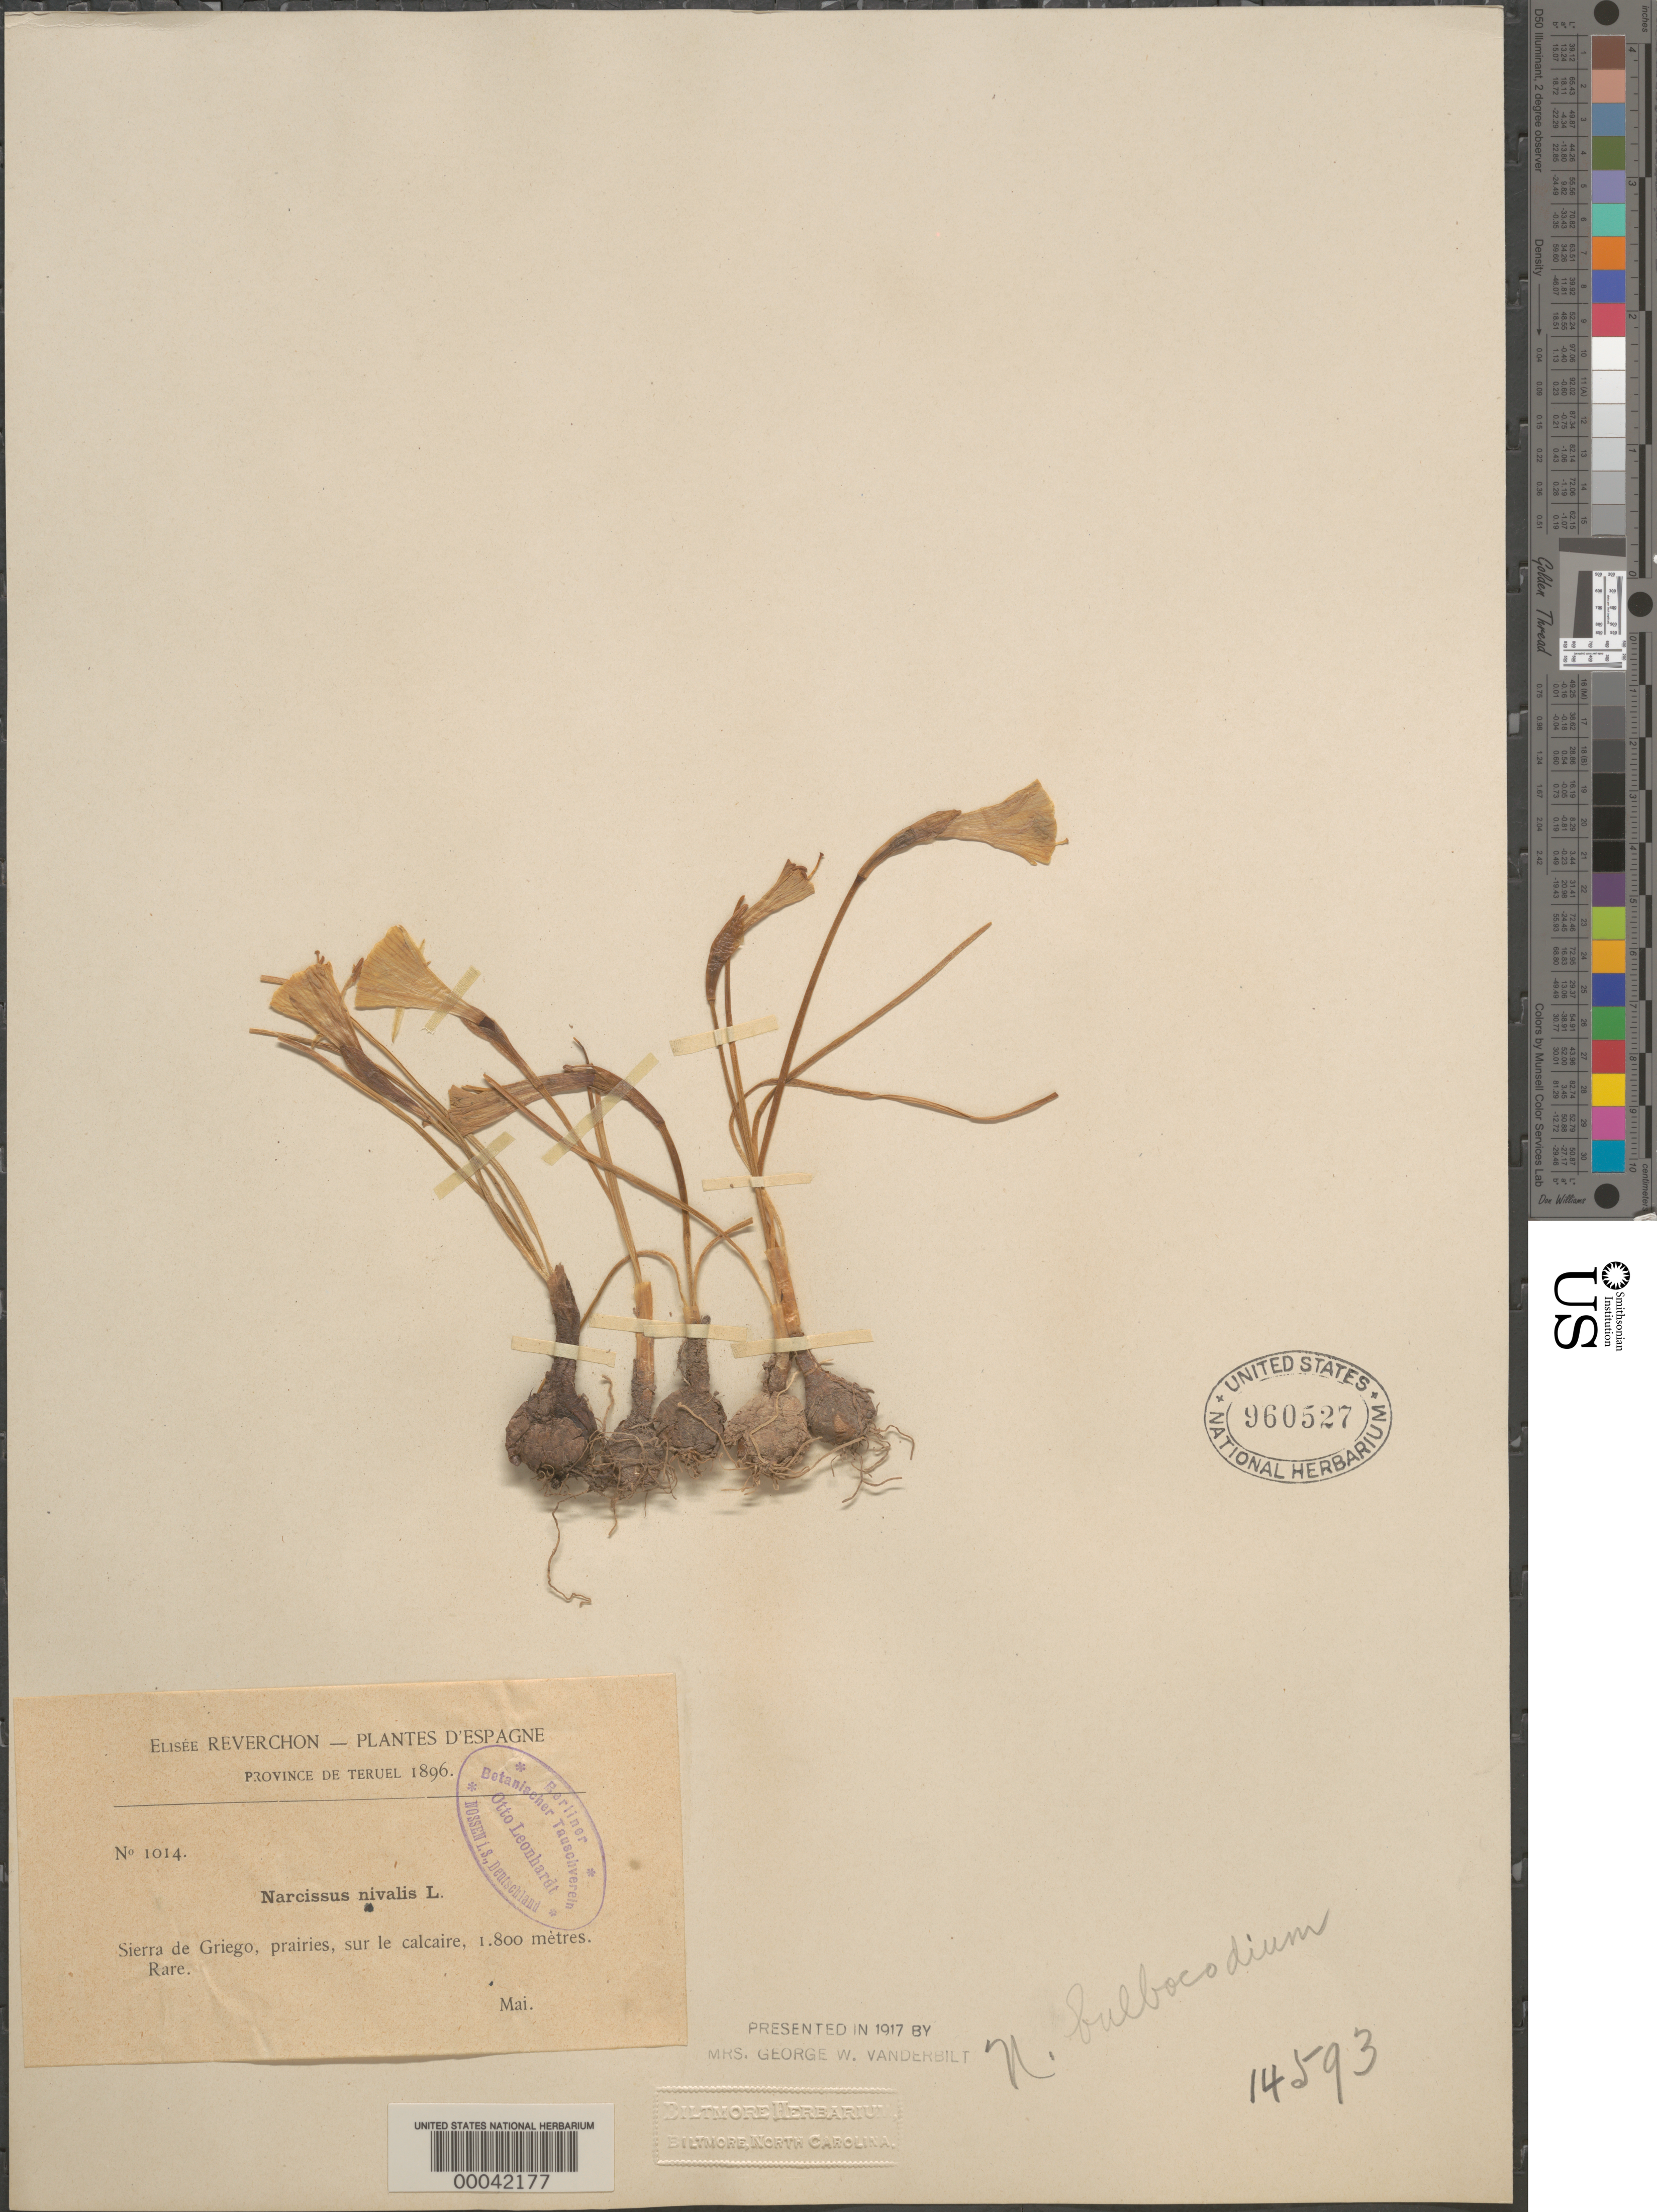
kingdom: Plantae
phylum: Tracheophyta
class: Liliopsida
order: Asparagales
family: Amaryllidaceae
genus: Narcissus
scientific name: Narcissus bulbocodium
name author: L.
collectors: E. Reverchon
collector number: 1014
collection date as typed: May 1896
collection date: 1896-05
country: Spain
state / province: Aragón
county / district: Teruel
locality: Sierra de griego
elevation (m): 1800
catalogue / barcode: US 960527